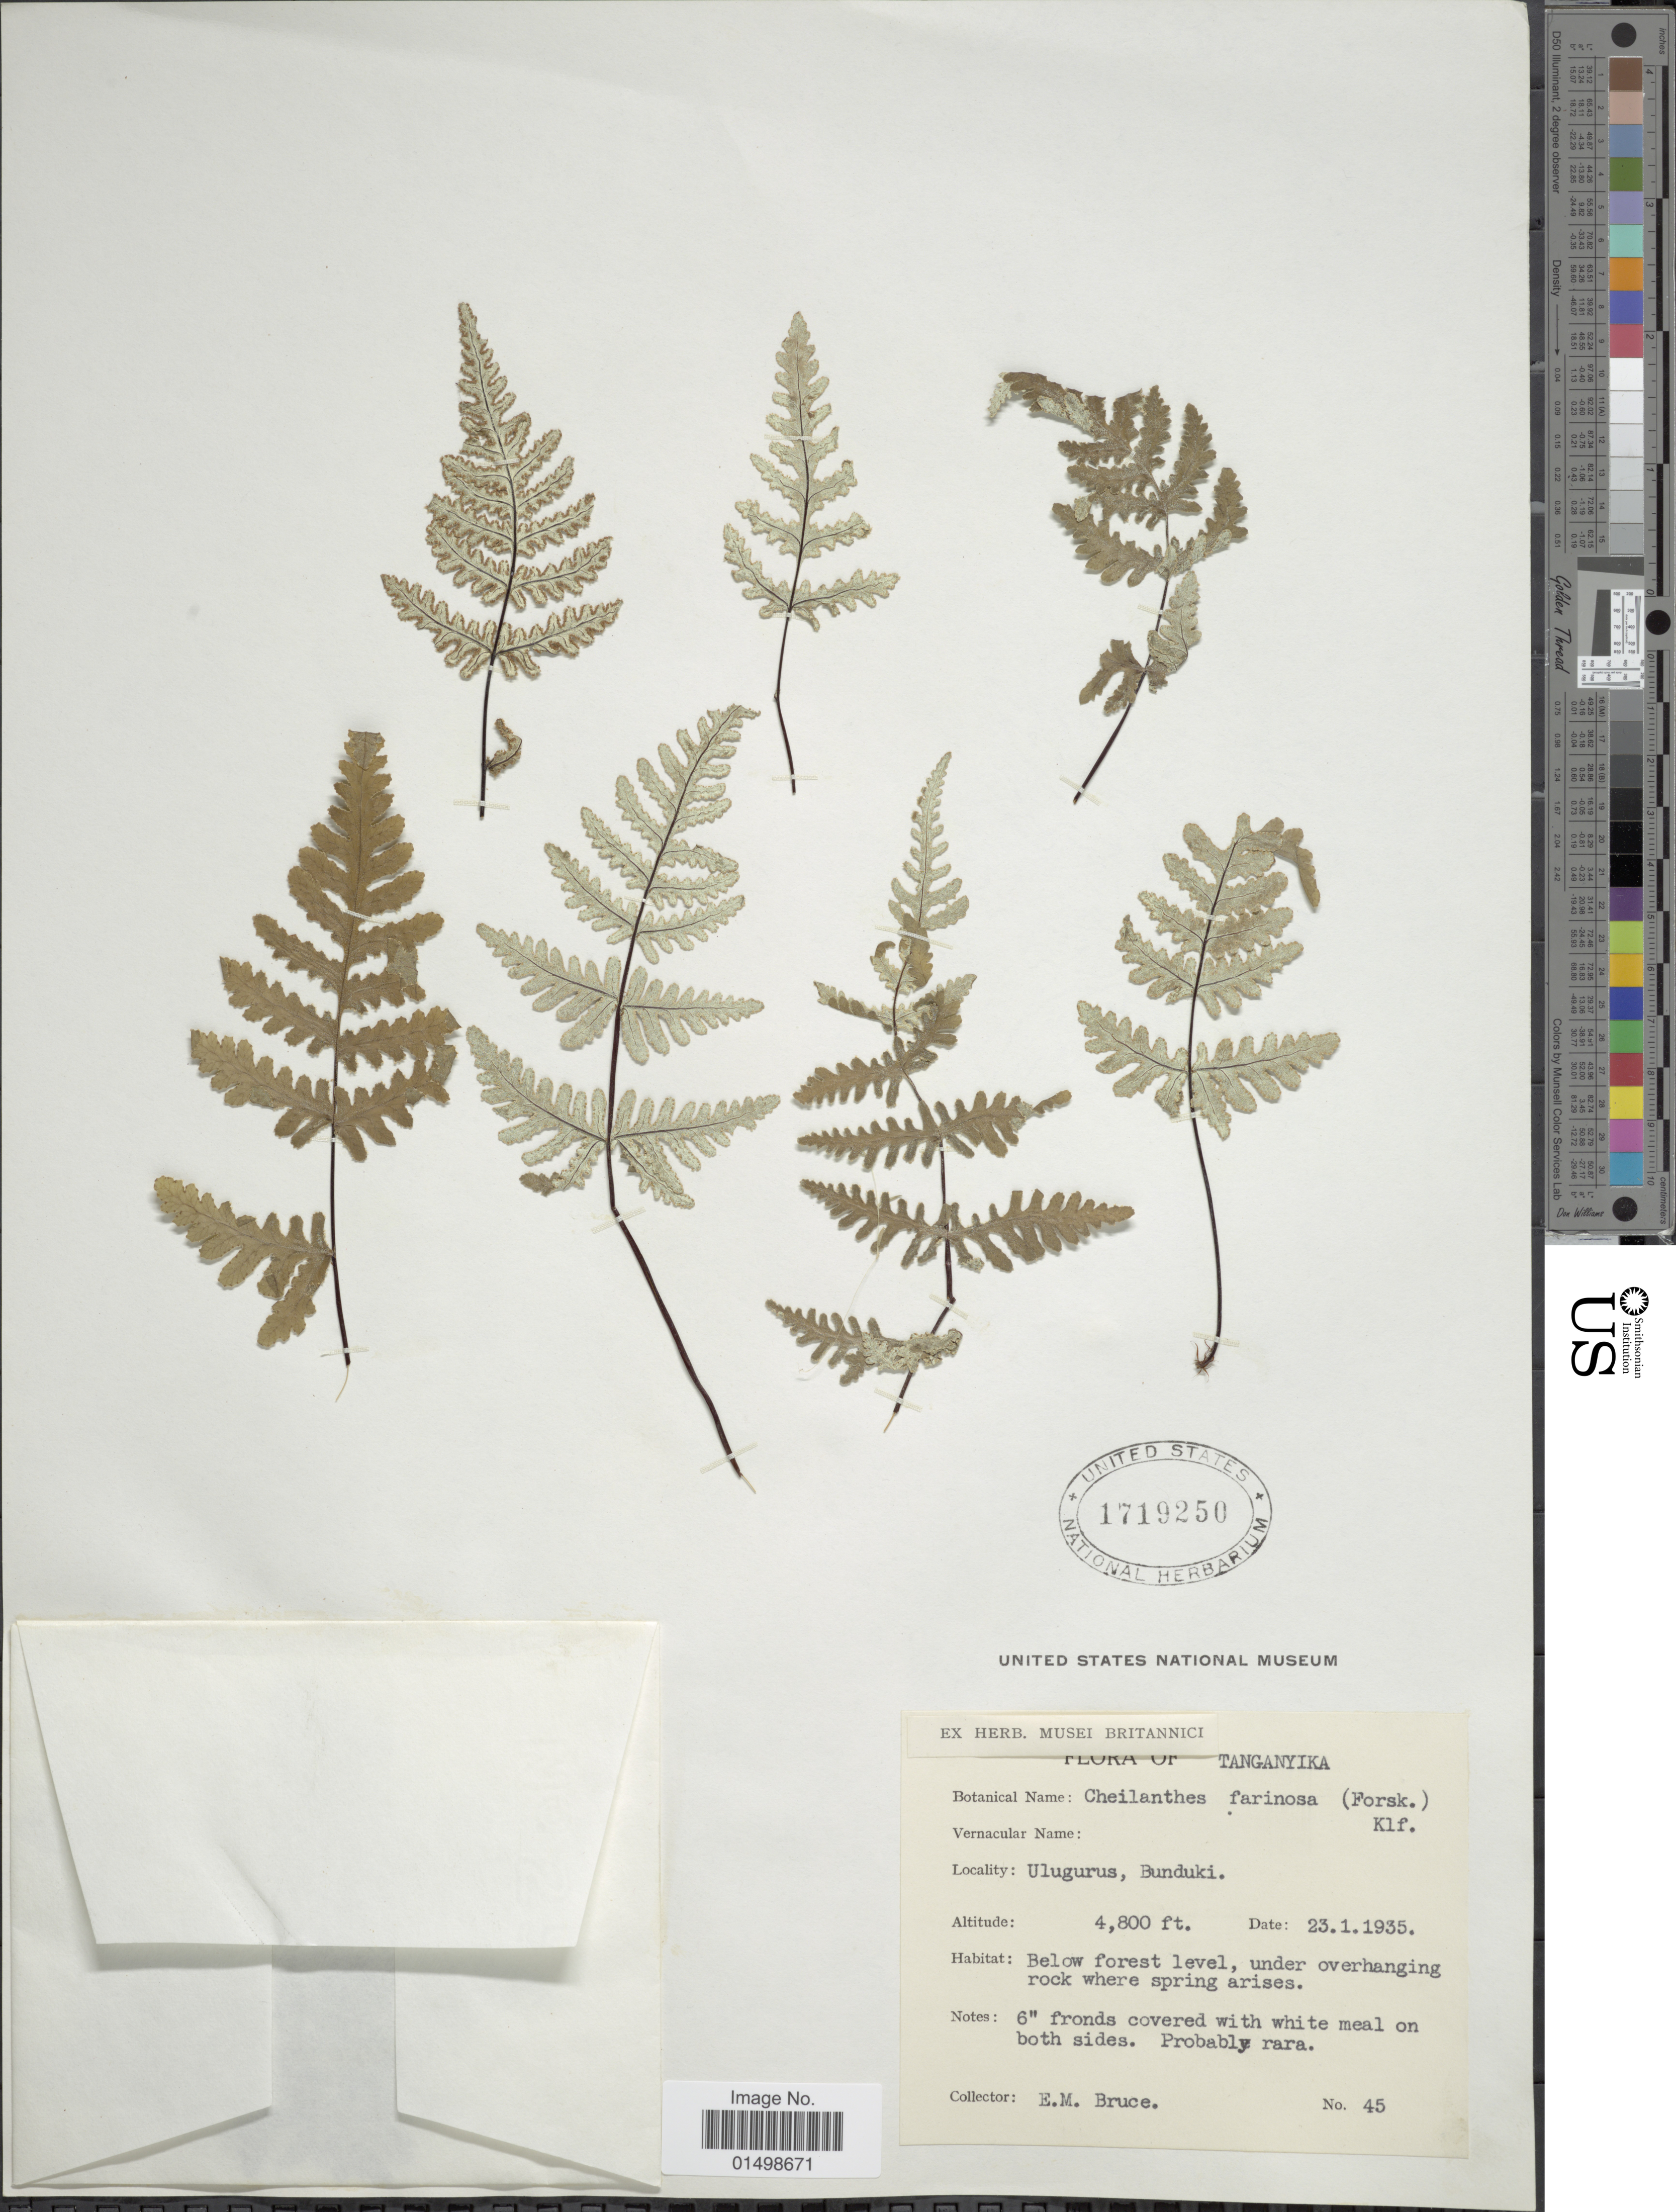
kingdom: Plantae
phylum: Tracheophyta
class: Polypodiopsida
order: Polypodiales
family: Pteridaceae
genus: Aleuritopteris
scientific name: Aleuritopteris farinosa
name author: (Forssk.) Fée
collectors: E. Bruce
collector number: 45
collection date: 1935-01-23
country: Tanzania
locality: Ulugurus, Bunduki.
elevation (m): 1463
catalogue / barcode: US 1719250